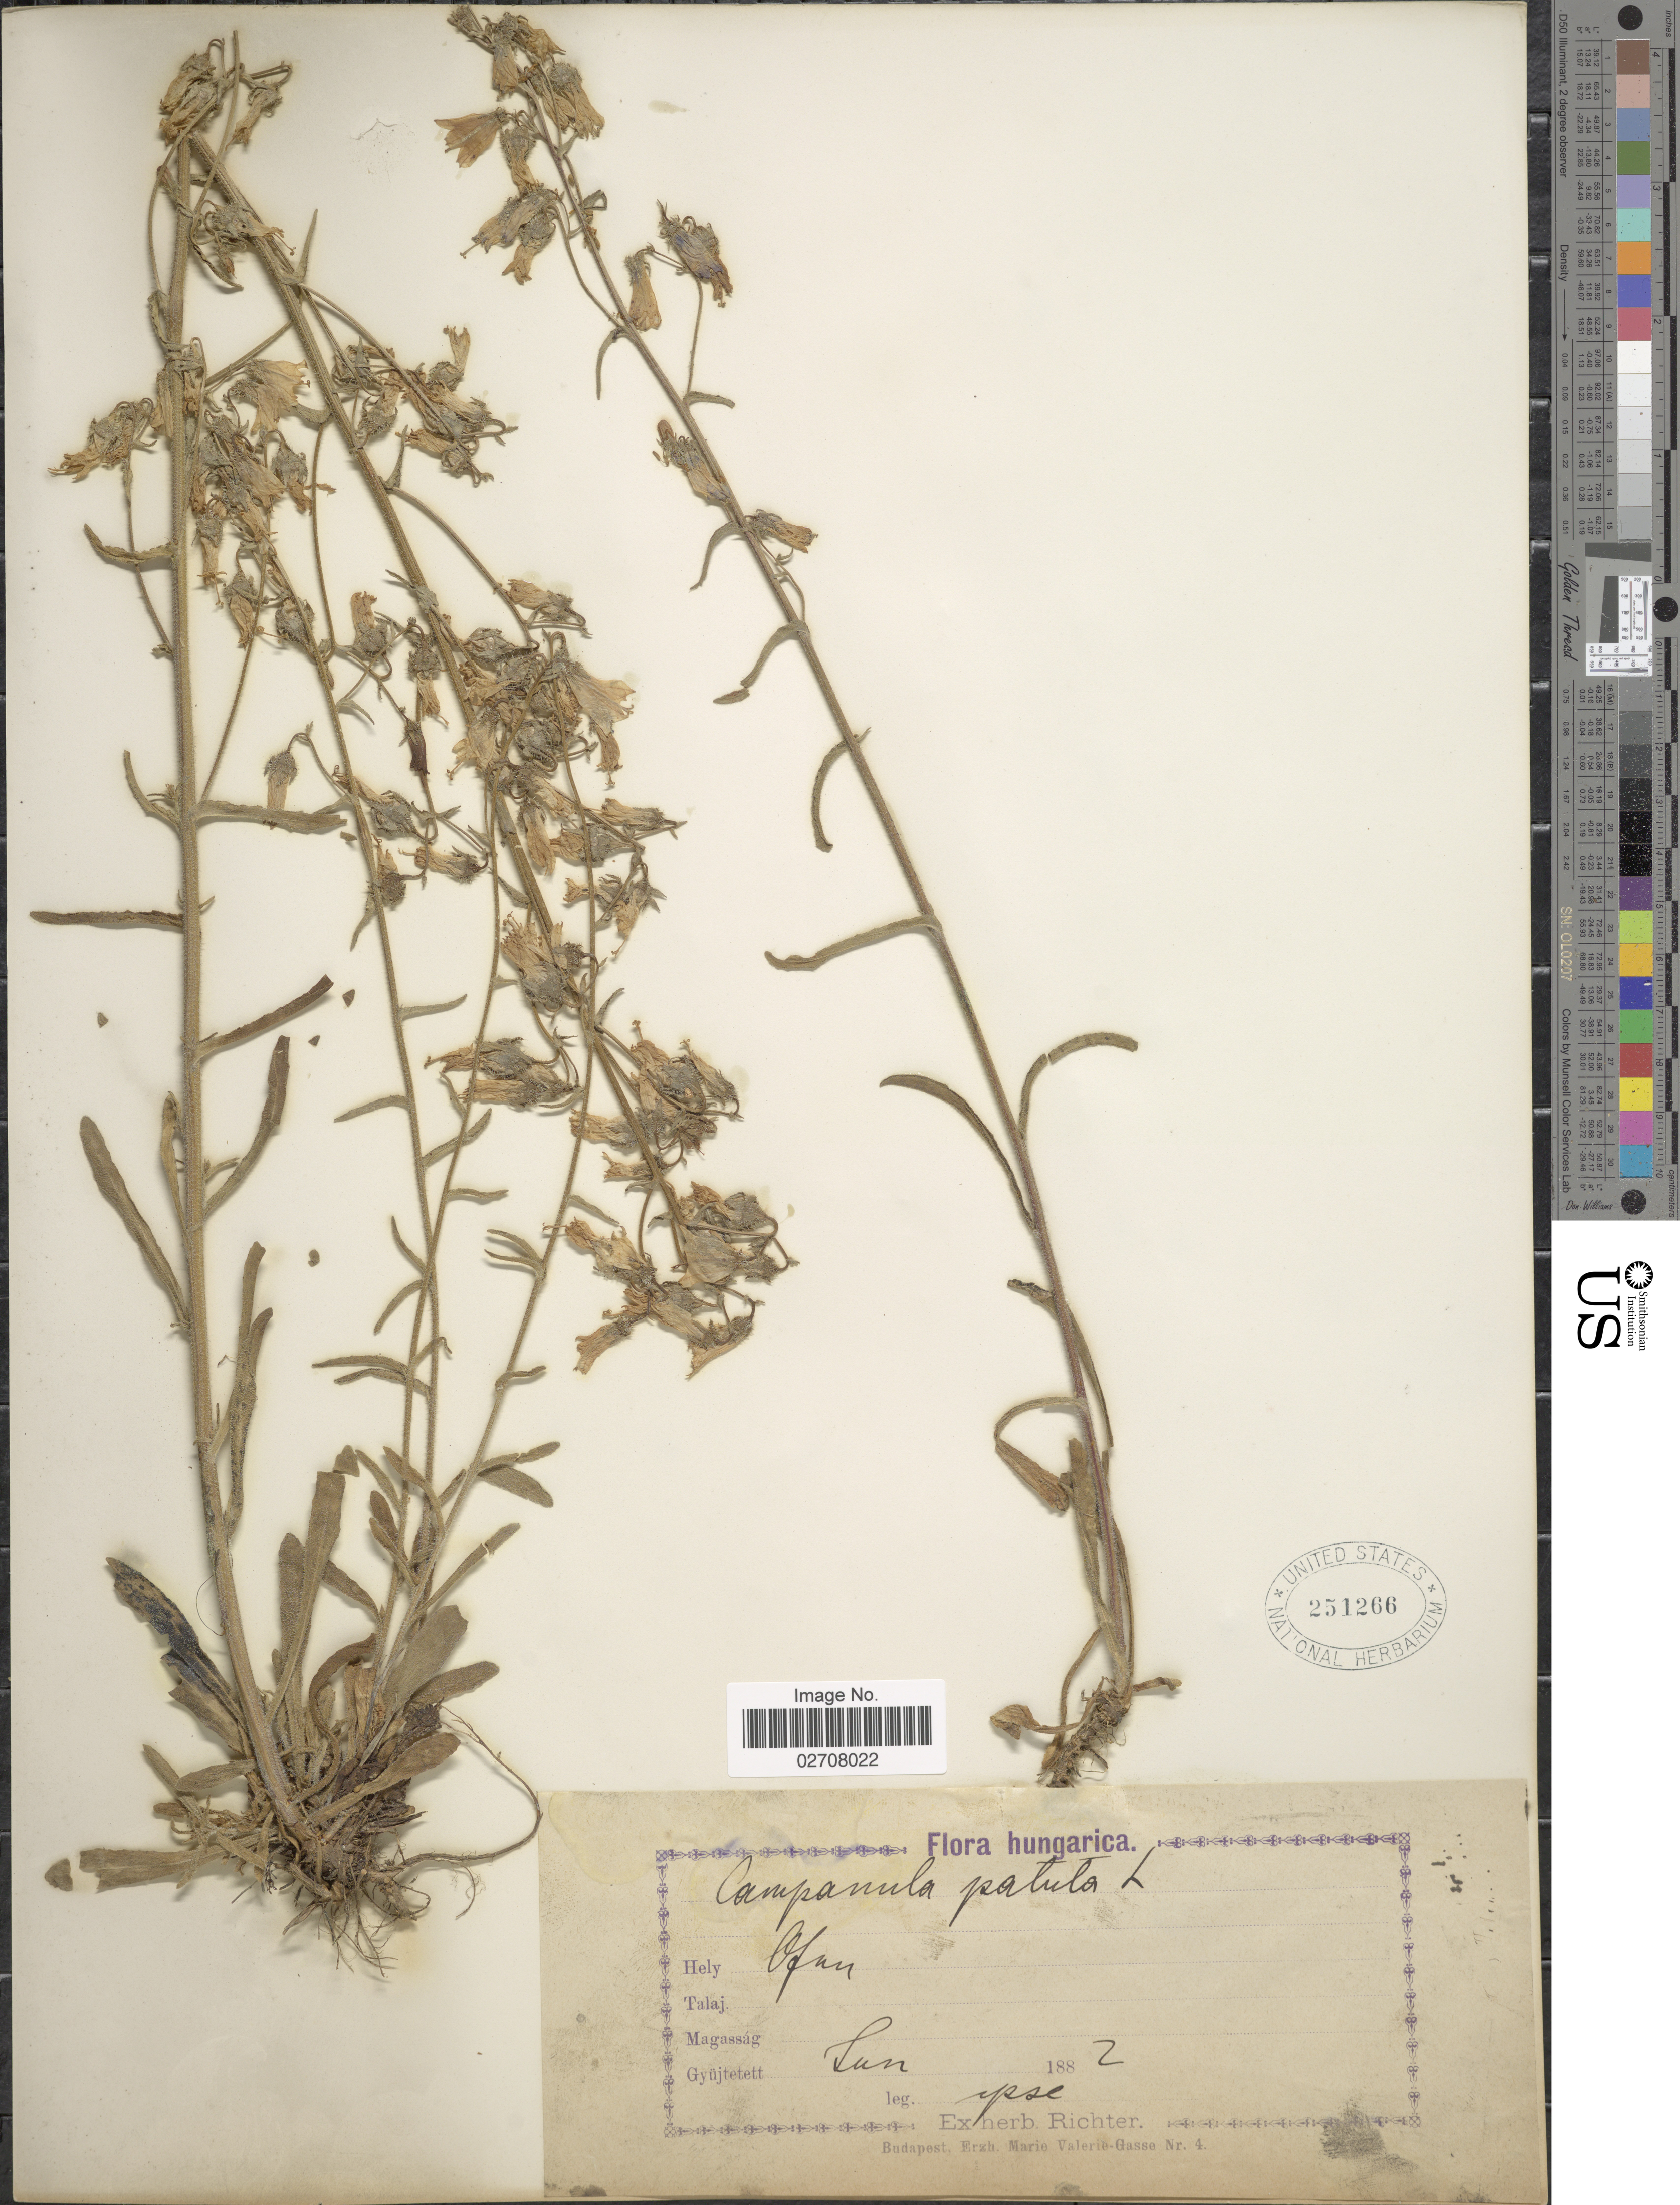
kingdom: Plantae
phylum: Tracheophyta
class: Magnoliopsida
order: Asterales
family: Campanulaceae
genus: Campanula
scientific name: Campanula sibirica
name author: L.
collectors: -. Ipse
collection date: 1882-06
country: Hungary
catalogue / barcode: US 251266